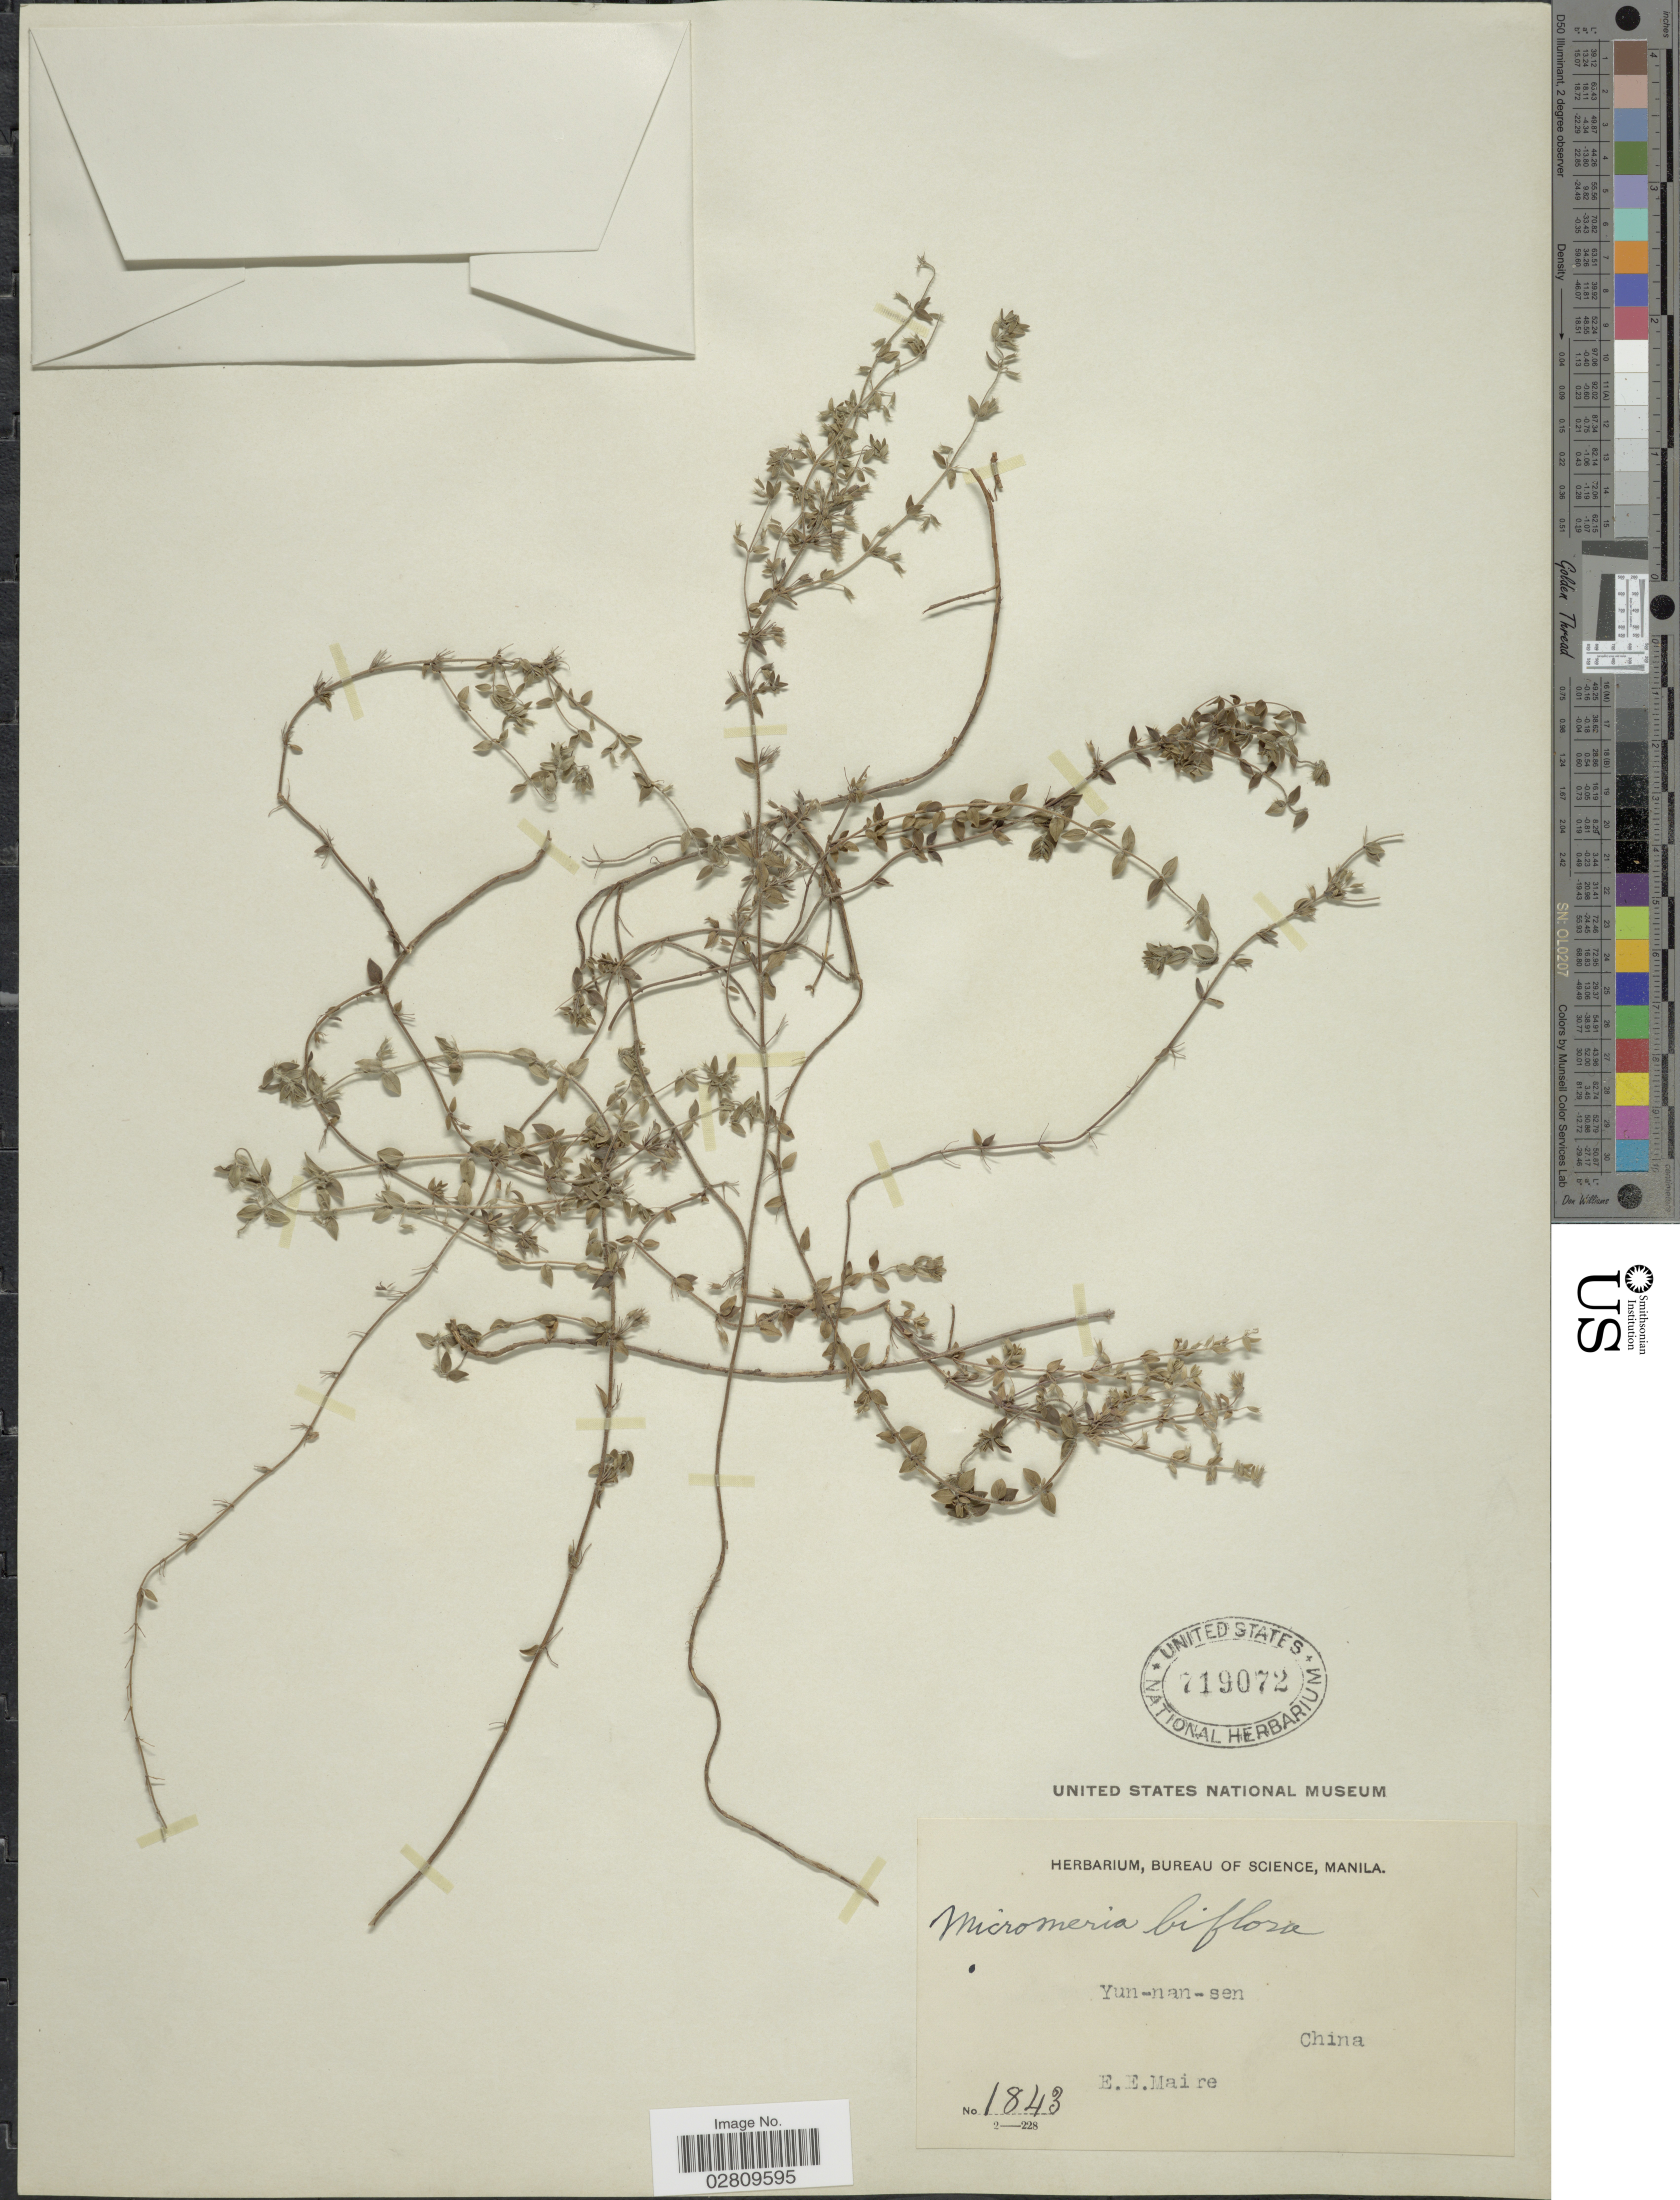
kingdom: Plantae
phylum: Tracheophyta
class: Magnoliopsida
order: Lamiales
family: Lamiaceae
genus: Micromeria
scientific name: Micromeria biflora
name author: (Buch.-Ham. ex D. Don) Benth.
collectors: E. E. Maire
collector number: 1843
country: China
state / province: Yunnan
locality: Yun-nan-sen.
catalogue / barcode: US 719072